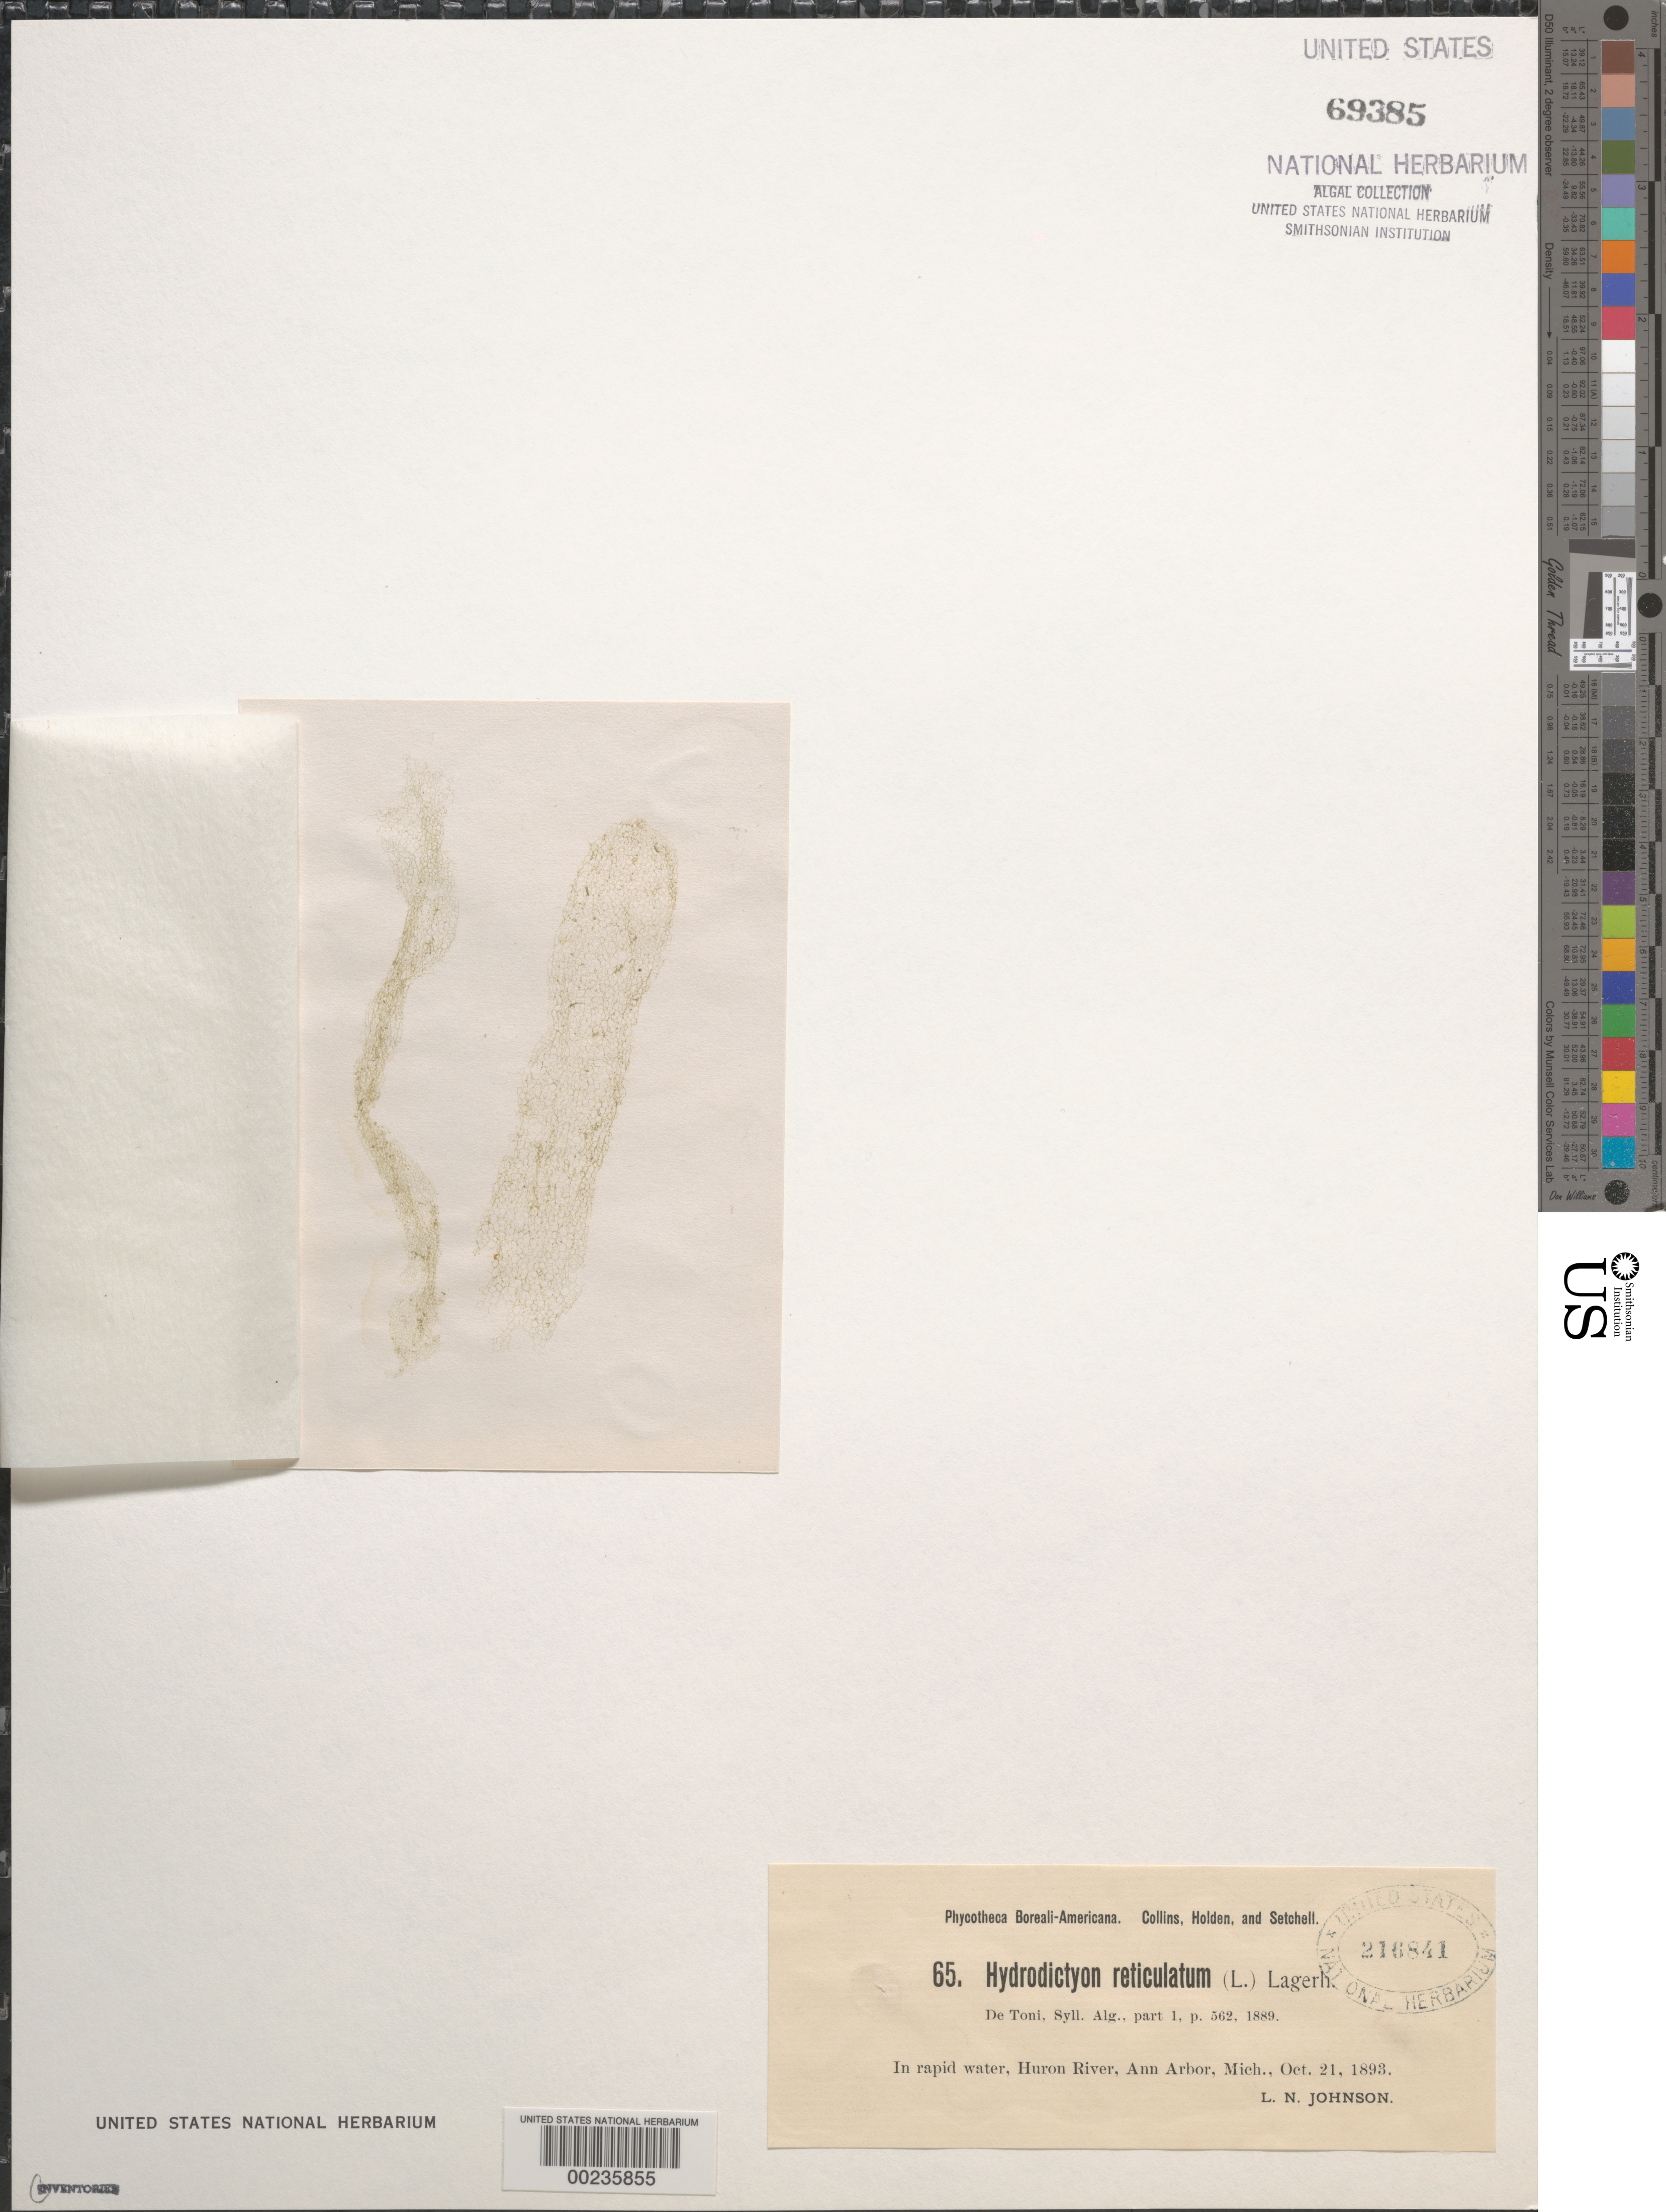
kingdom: Plantae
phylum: Chlorophyta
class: Chlorophyceae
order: Sphaeropleales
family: Hydrodictyaceae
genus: Hydrodictyon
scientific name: Hydrodictyon reticulatum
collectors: L. N. Johnson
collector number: PB-A 65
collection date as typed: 21 Oct 1893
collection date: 1893-10-21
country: United States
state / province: Michigan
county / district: Washtenaw County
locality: Ann Arbor, Huron River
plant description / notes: Collins, Holden & Setchell, Phycotheca Boreali-Americana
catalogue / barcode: US 69385